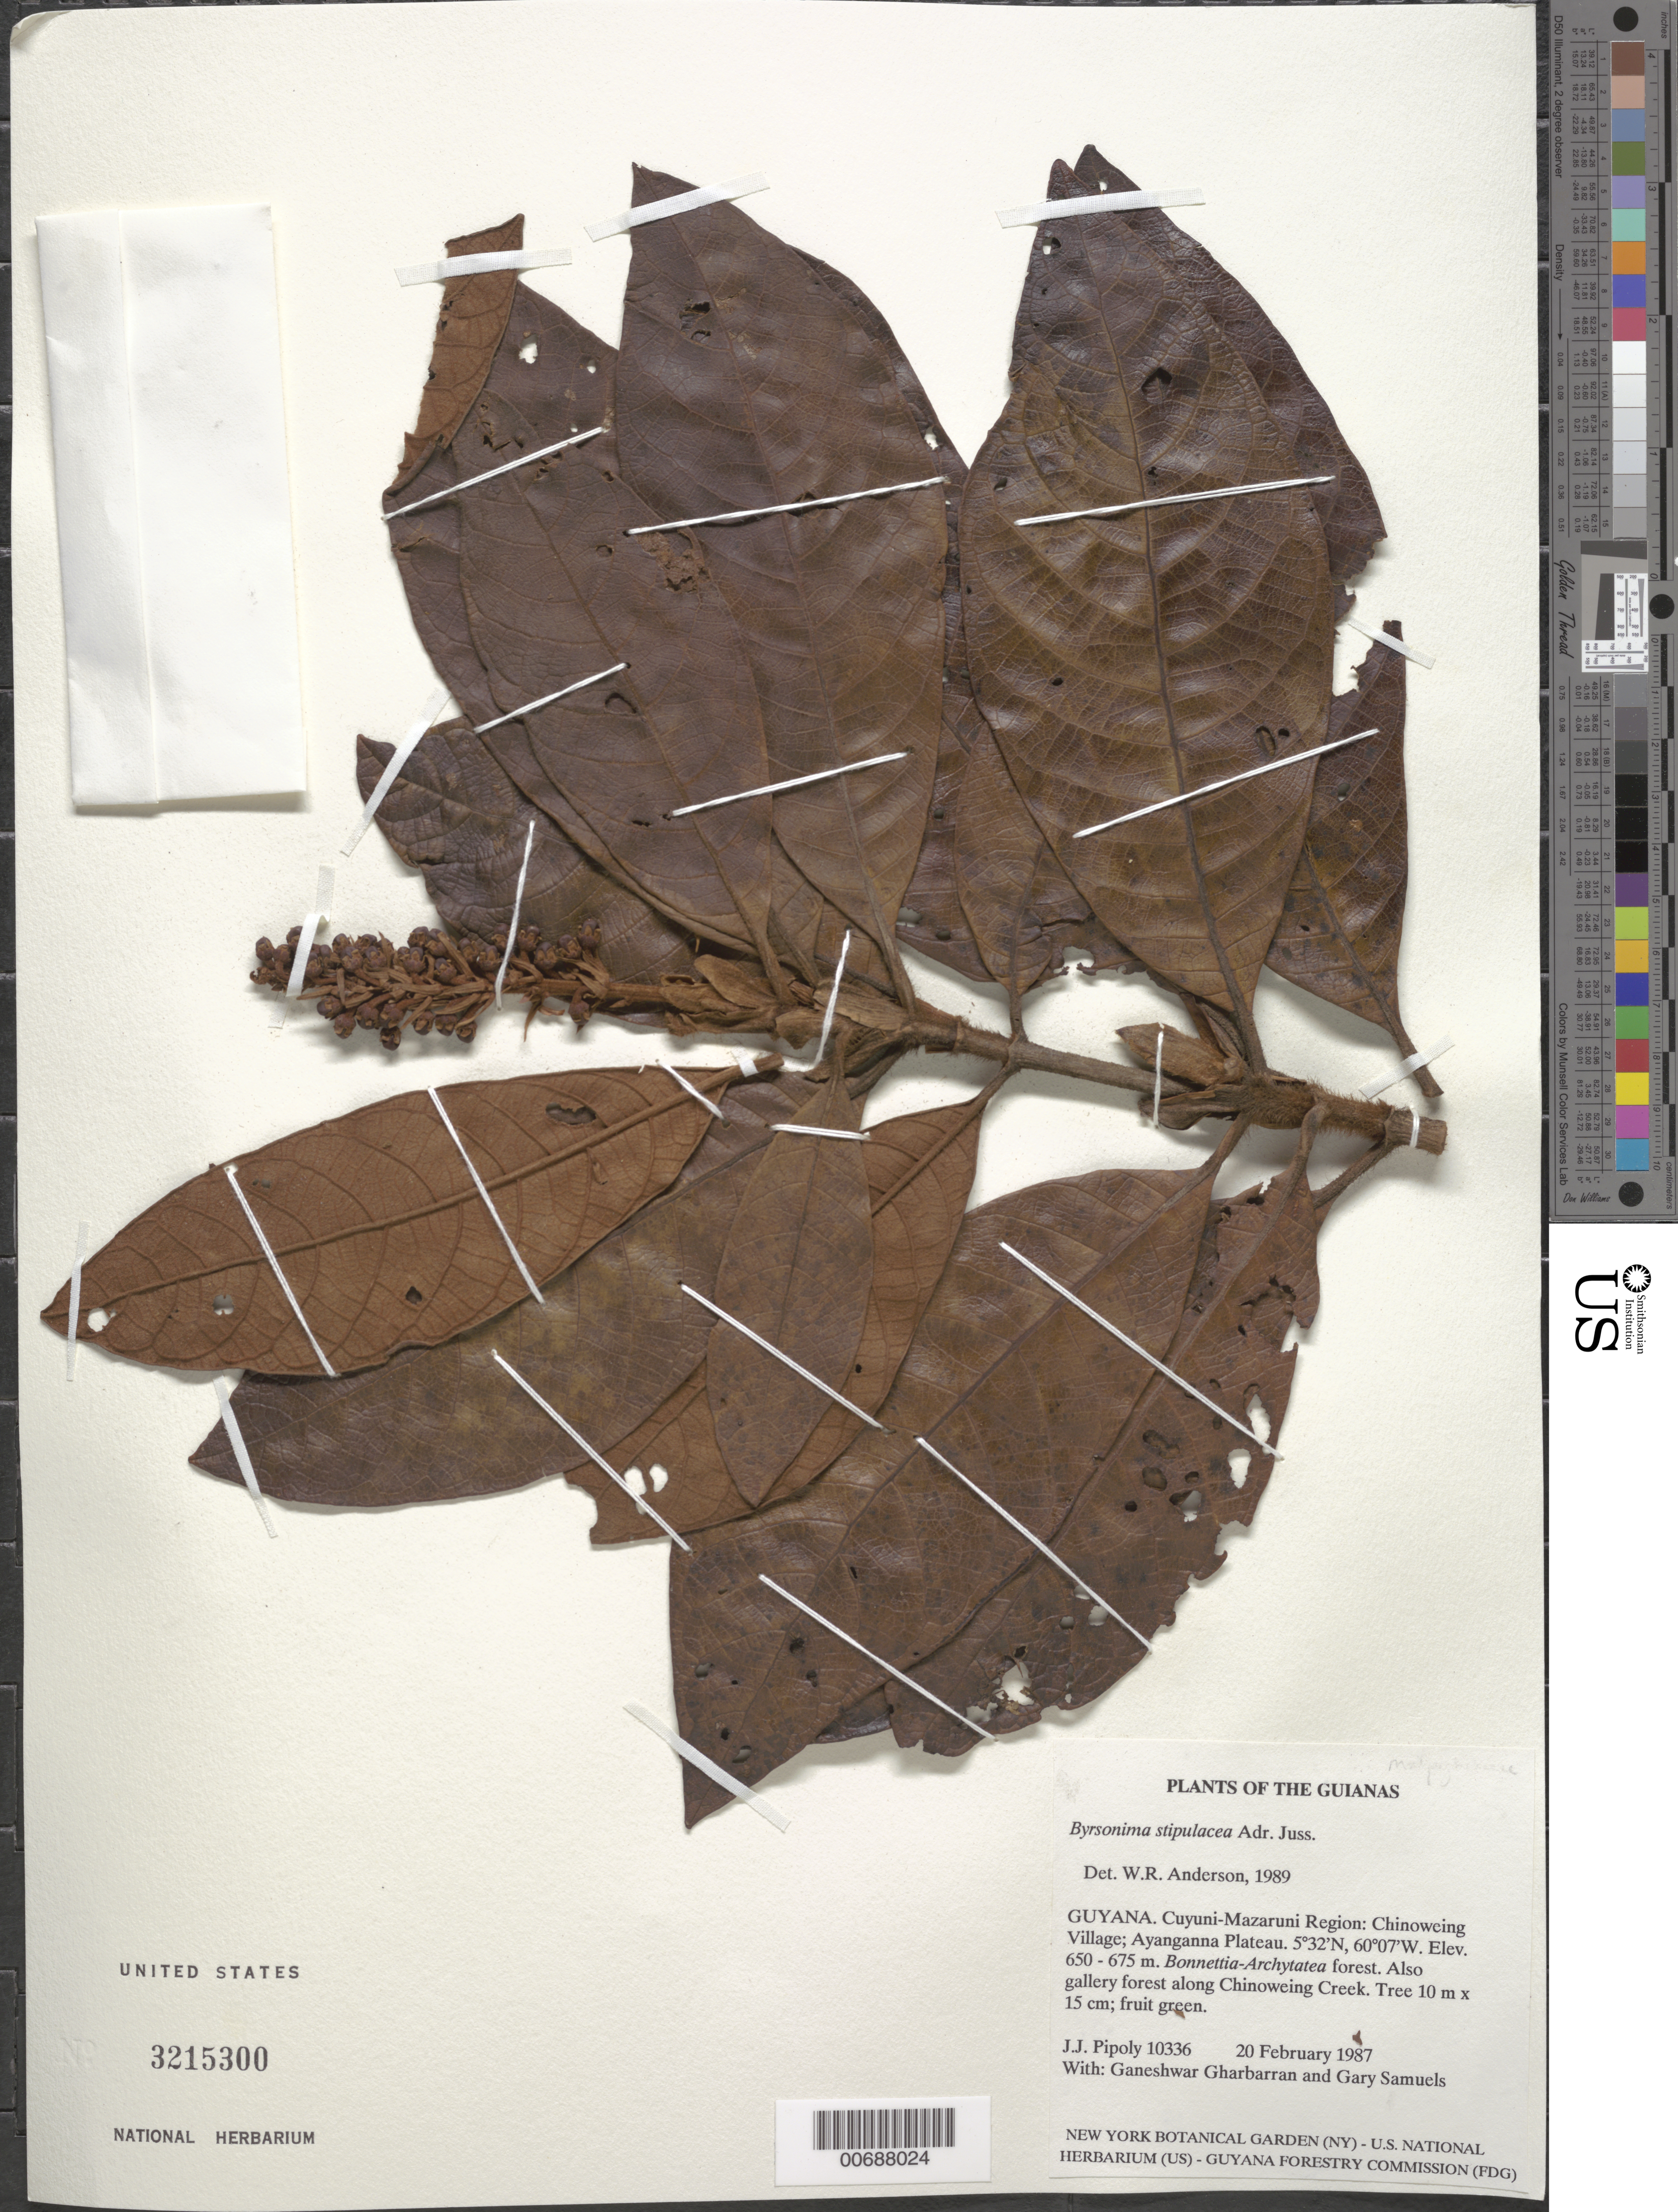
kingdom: Plantae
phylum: Tracheophyta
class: Magnoliopsida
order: Malpighiales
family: Malpighiaceae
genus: Byrsonima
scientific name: Byrsonima stipulacea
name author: A. Juss.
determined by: Anderson, W. R., (MICH), University of Michigan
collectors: J. J. Pipoly, G. Gharbarran & G. Samuels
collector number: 10336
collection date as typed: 20 February 1987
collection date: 1987-02-20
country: Guyana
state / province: Cuyuni-Mazaruni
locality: Chinoweing Village; Ayanganna Plateau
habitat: Bonnetia-Archytaea forest. Also gallery forest along Chinoweing Creek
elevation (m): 650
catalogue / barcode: US 3215300